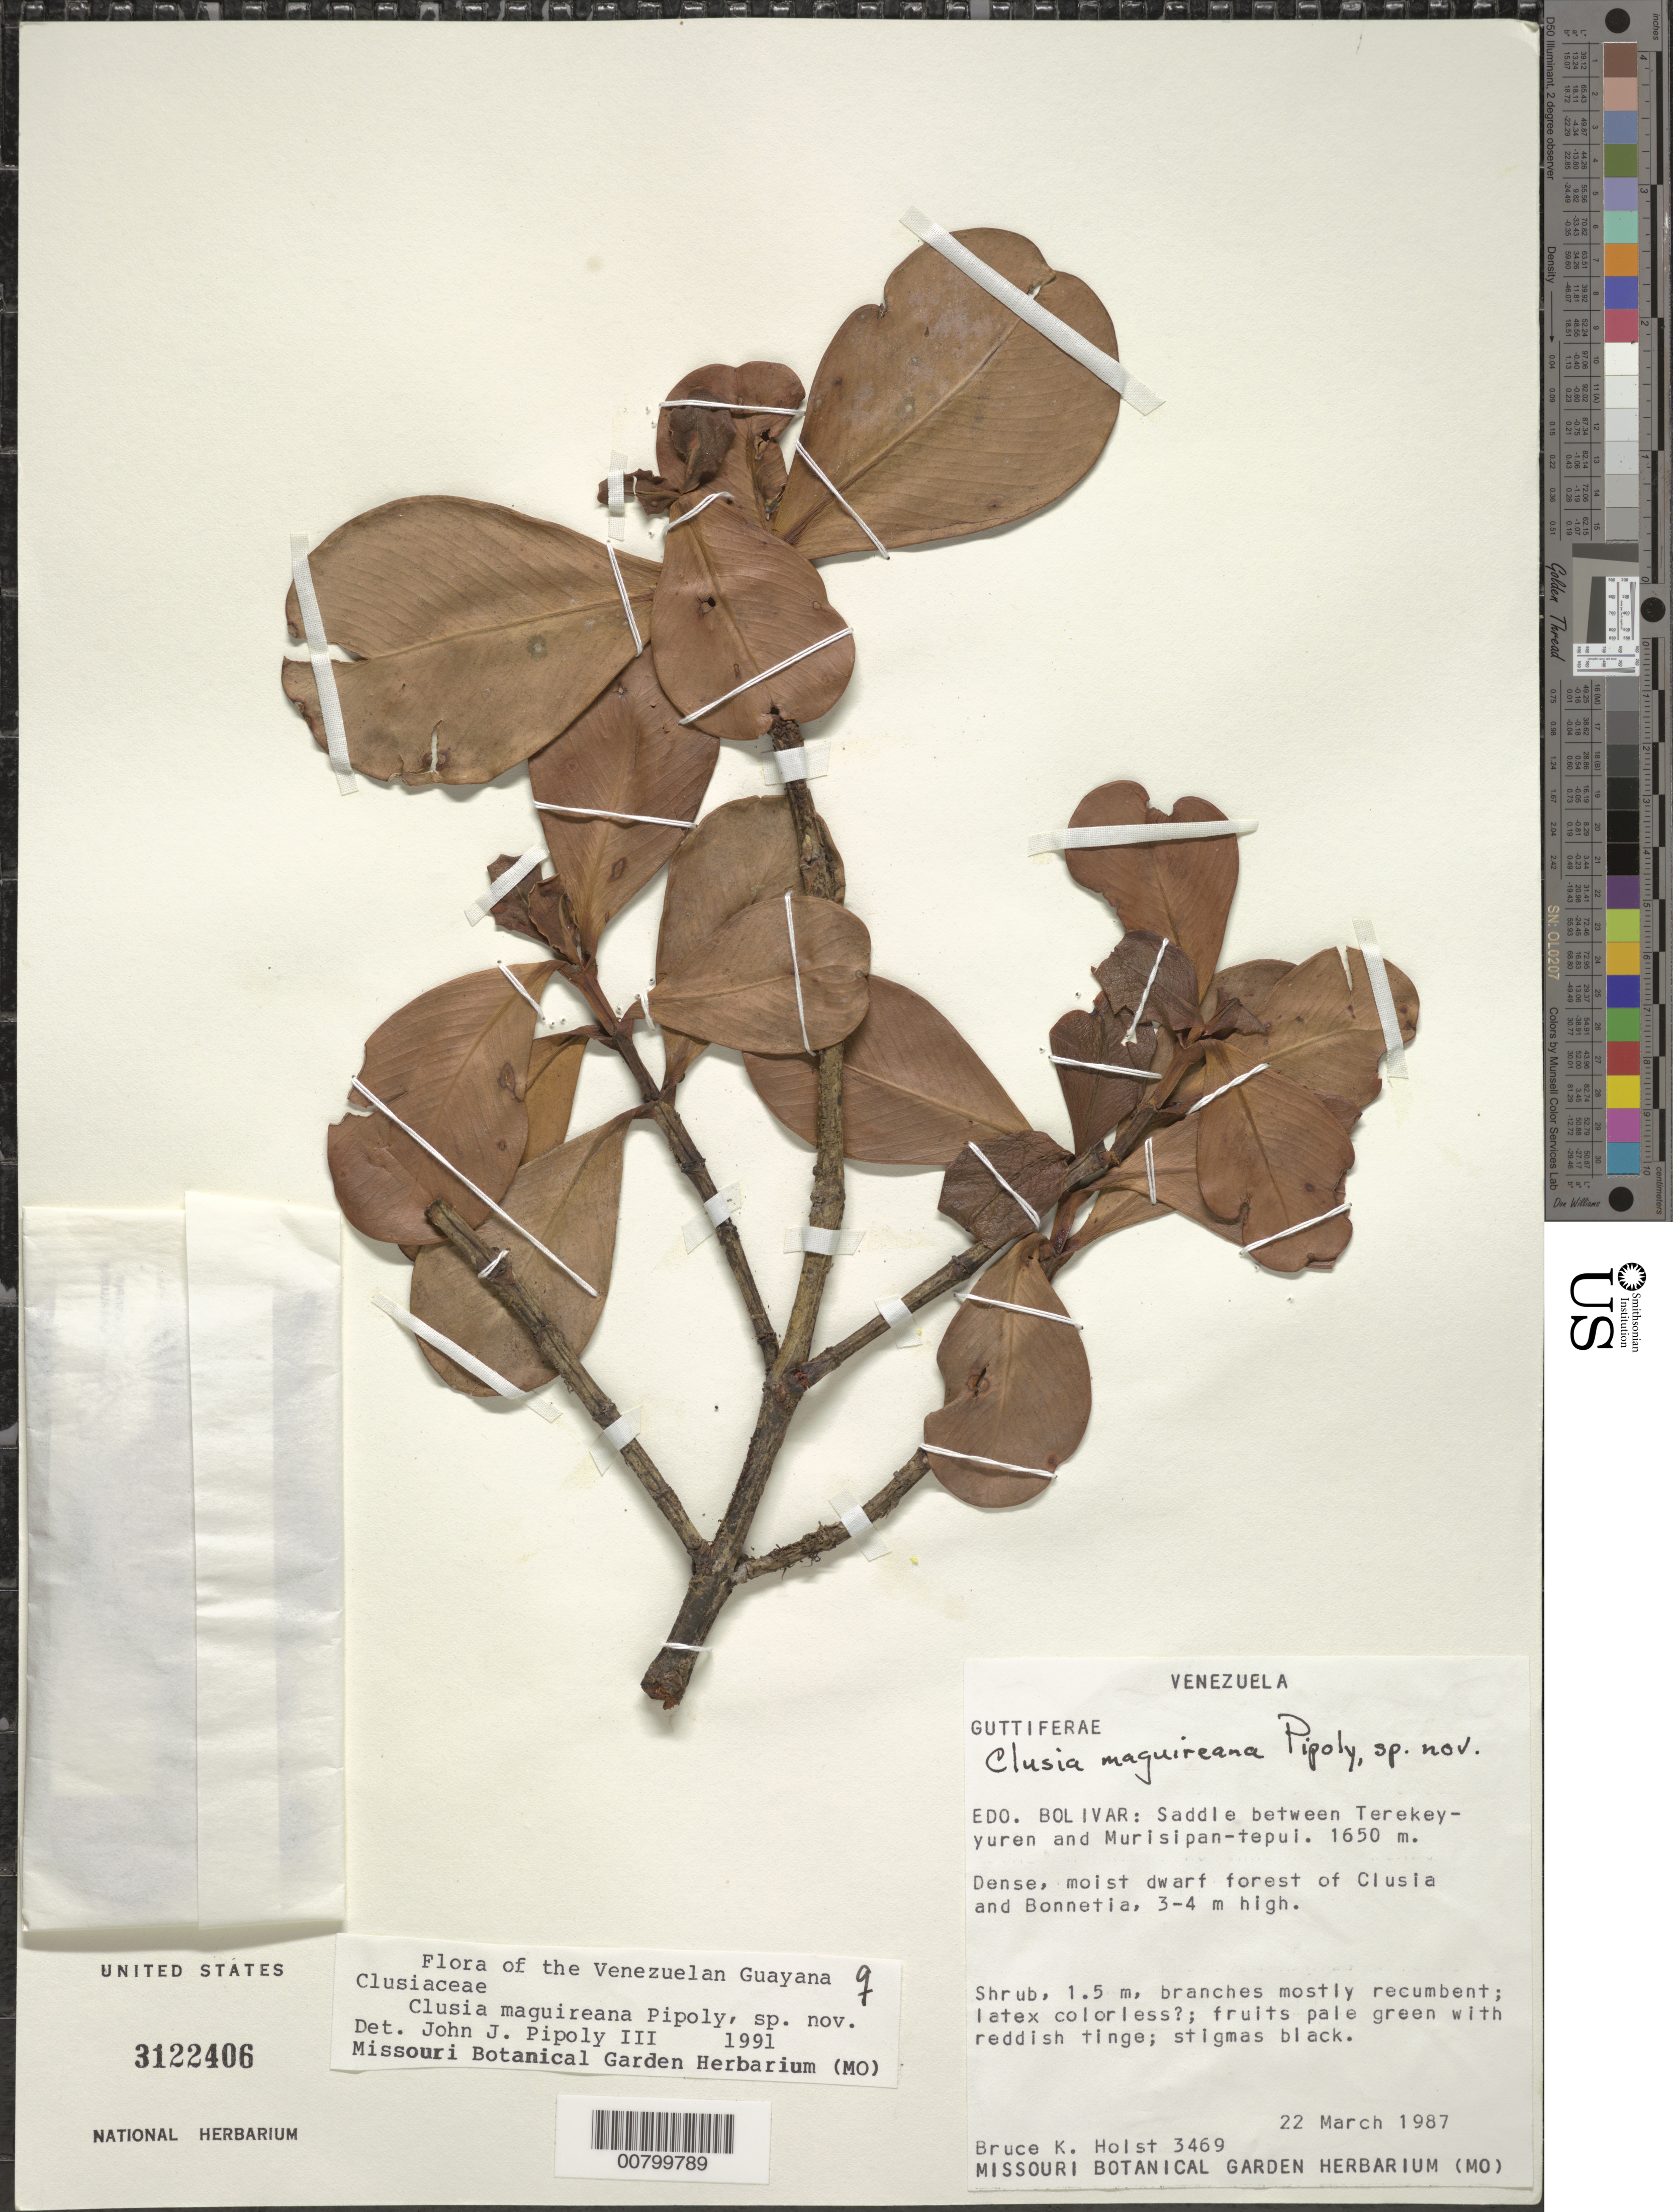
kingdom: Plantae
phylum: Tracheophyta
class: Magnoliopsida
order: Malpighiales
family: Clusiaceae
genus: Clusia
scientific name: Clusia maguireana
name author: Pipoly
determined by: Pipoly, J. J., III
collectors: B. Holst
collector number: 3469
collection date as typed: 22-Mar-87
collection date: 1987-03-22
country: Venezuela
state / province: Bolívar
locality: Terekeyuren, saddle between Terekeyuren and Murisipan-tepuí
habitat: Dense, moist dwarf forest of Clusia and Bonnetia, 3-4 m high.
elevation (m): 1650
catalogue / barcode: US 3122406